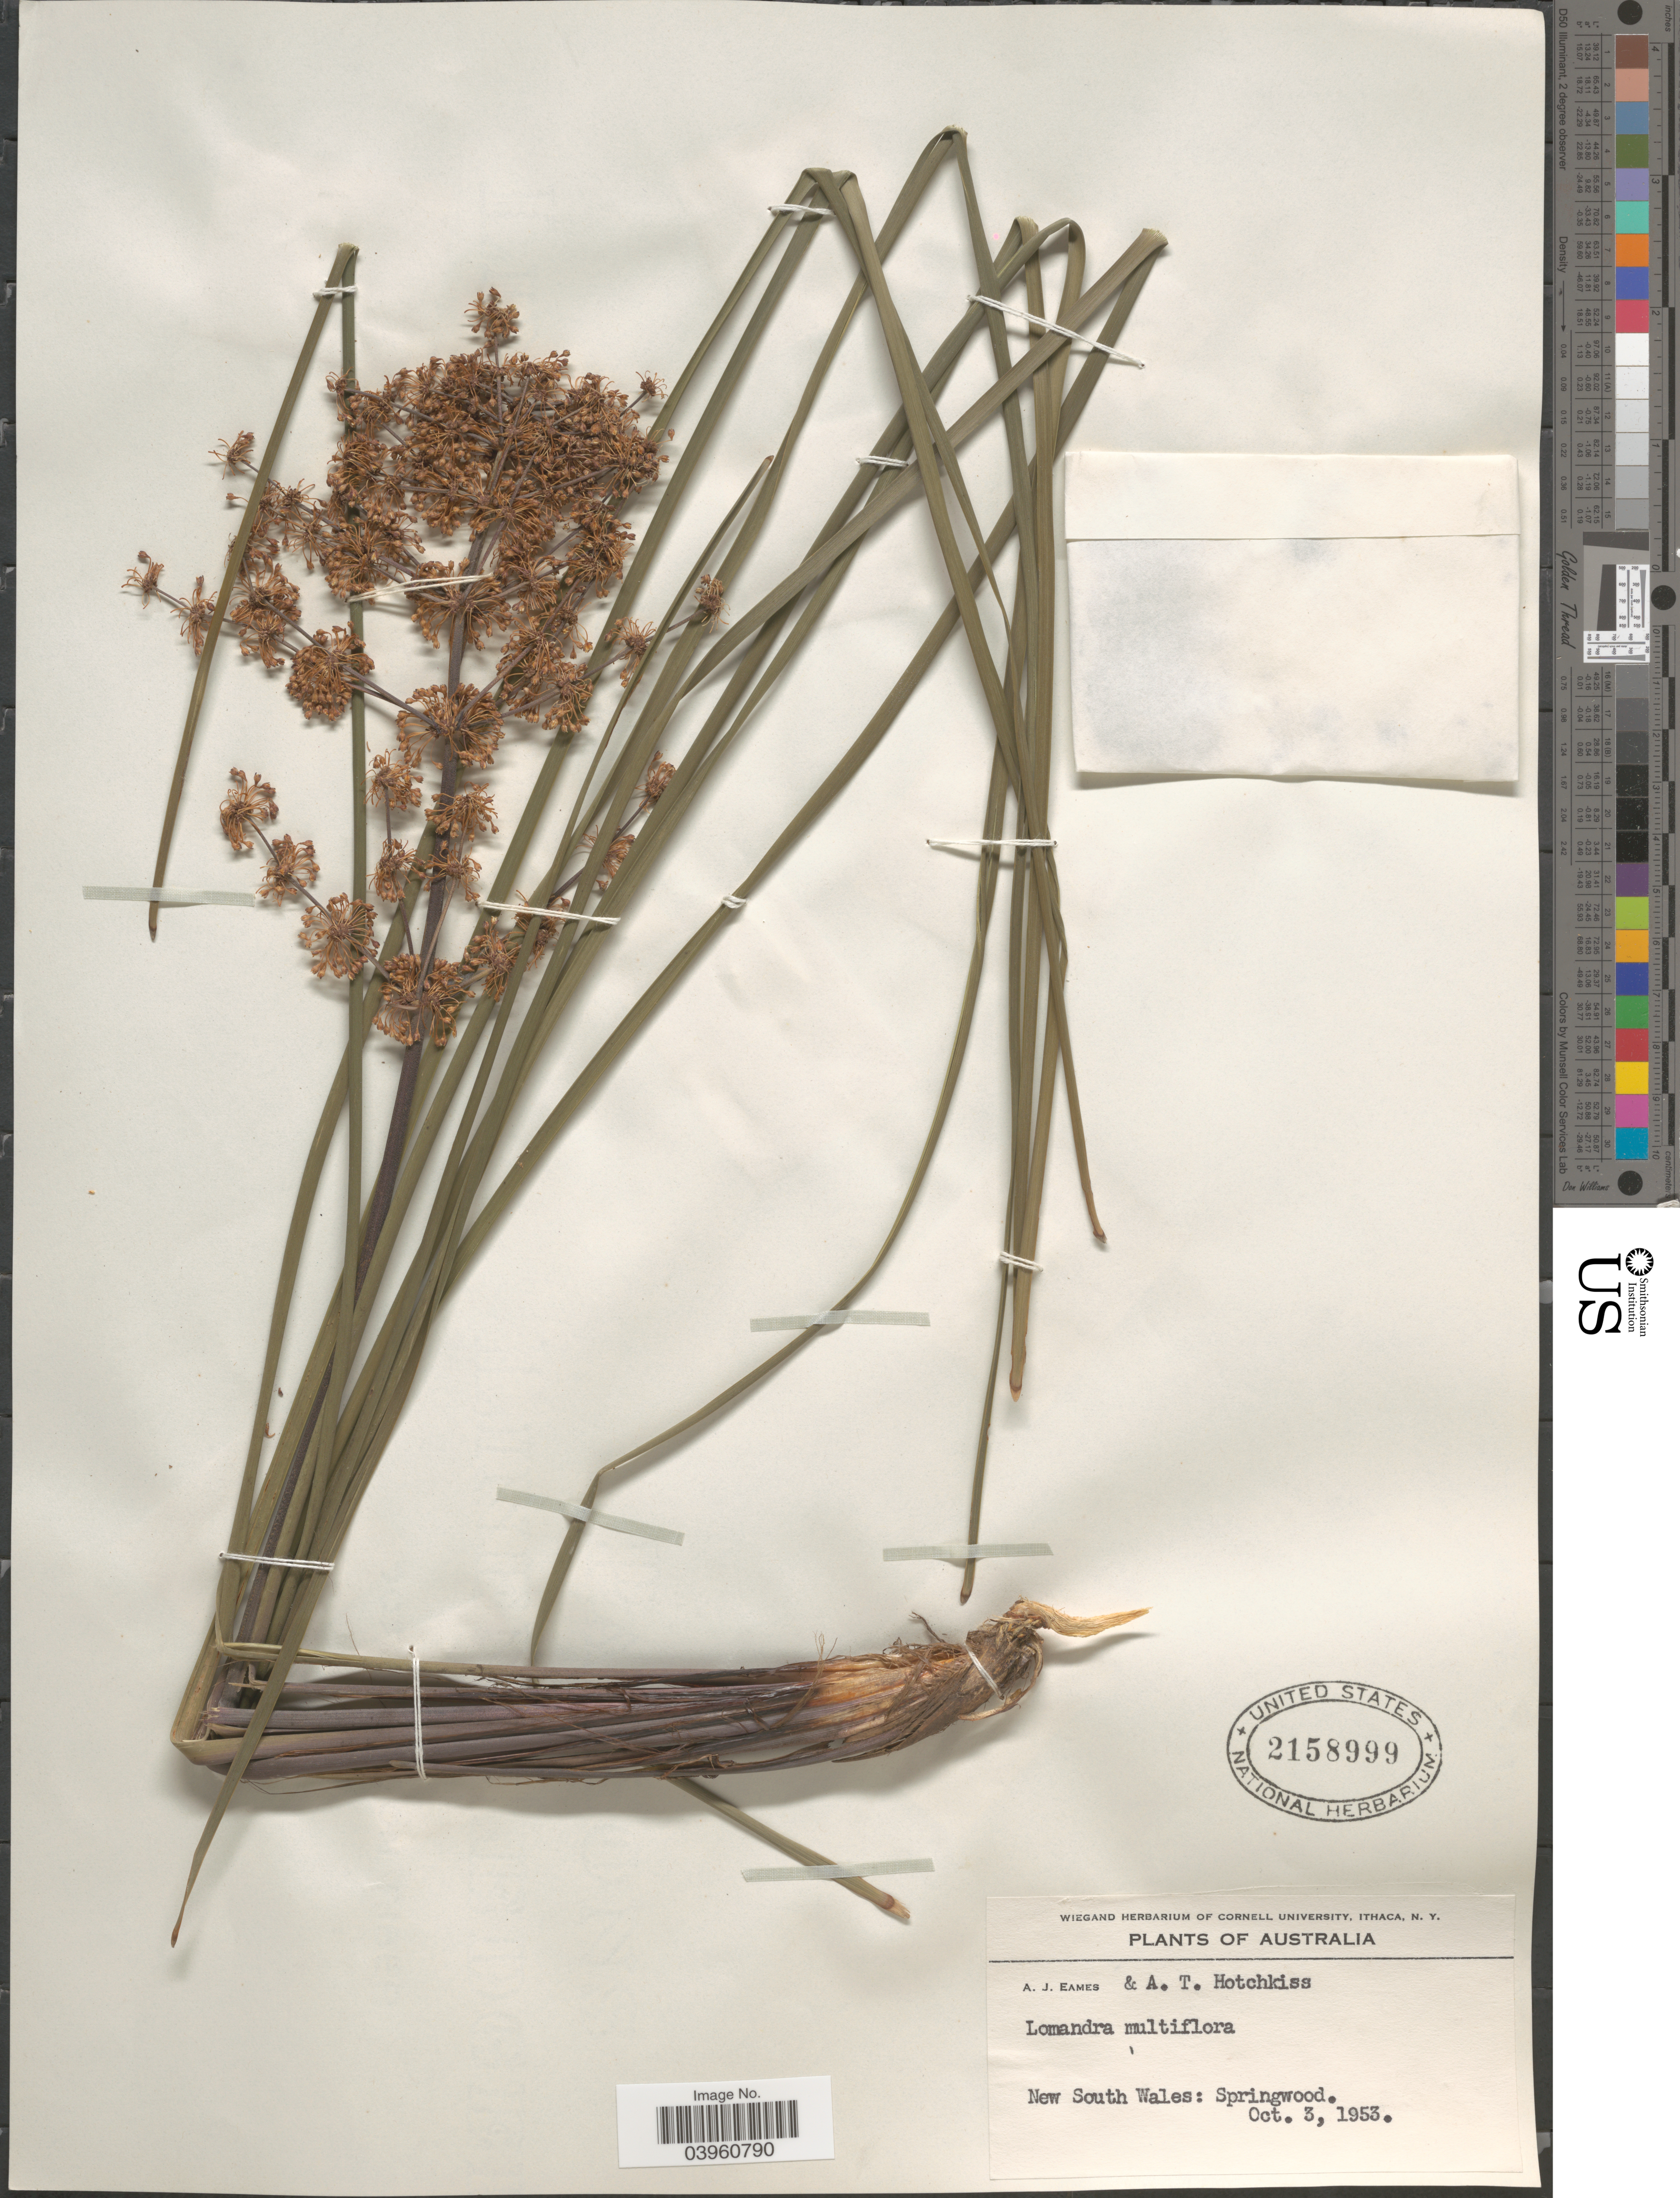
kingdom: Plantae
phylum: Tracheophyta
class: Liliopsida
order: Asparagales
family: Asparagaceae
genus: Lomandra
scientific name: Lomandra multiflora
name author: (R. Br.) Britten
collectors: A. J. Eames & A. Hotchkiss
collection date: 1953-10-03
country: Australia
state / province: New South Wales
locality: Springwood.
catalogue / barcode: US 2158999